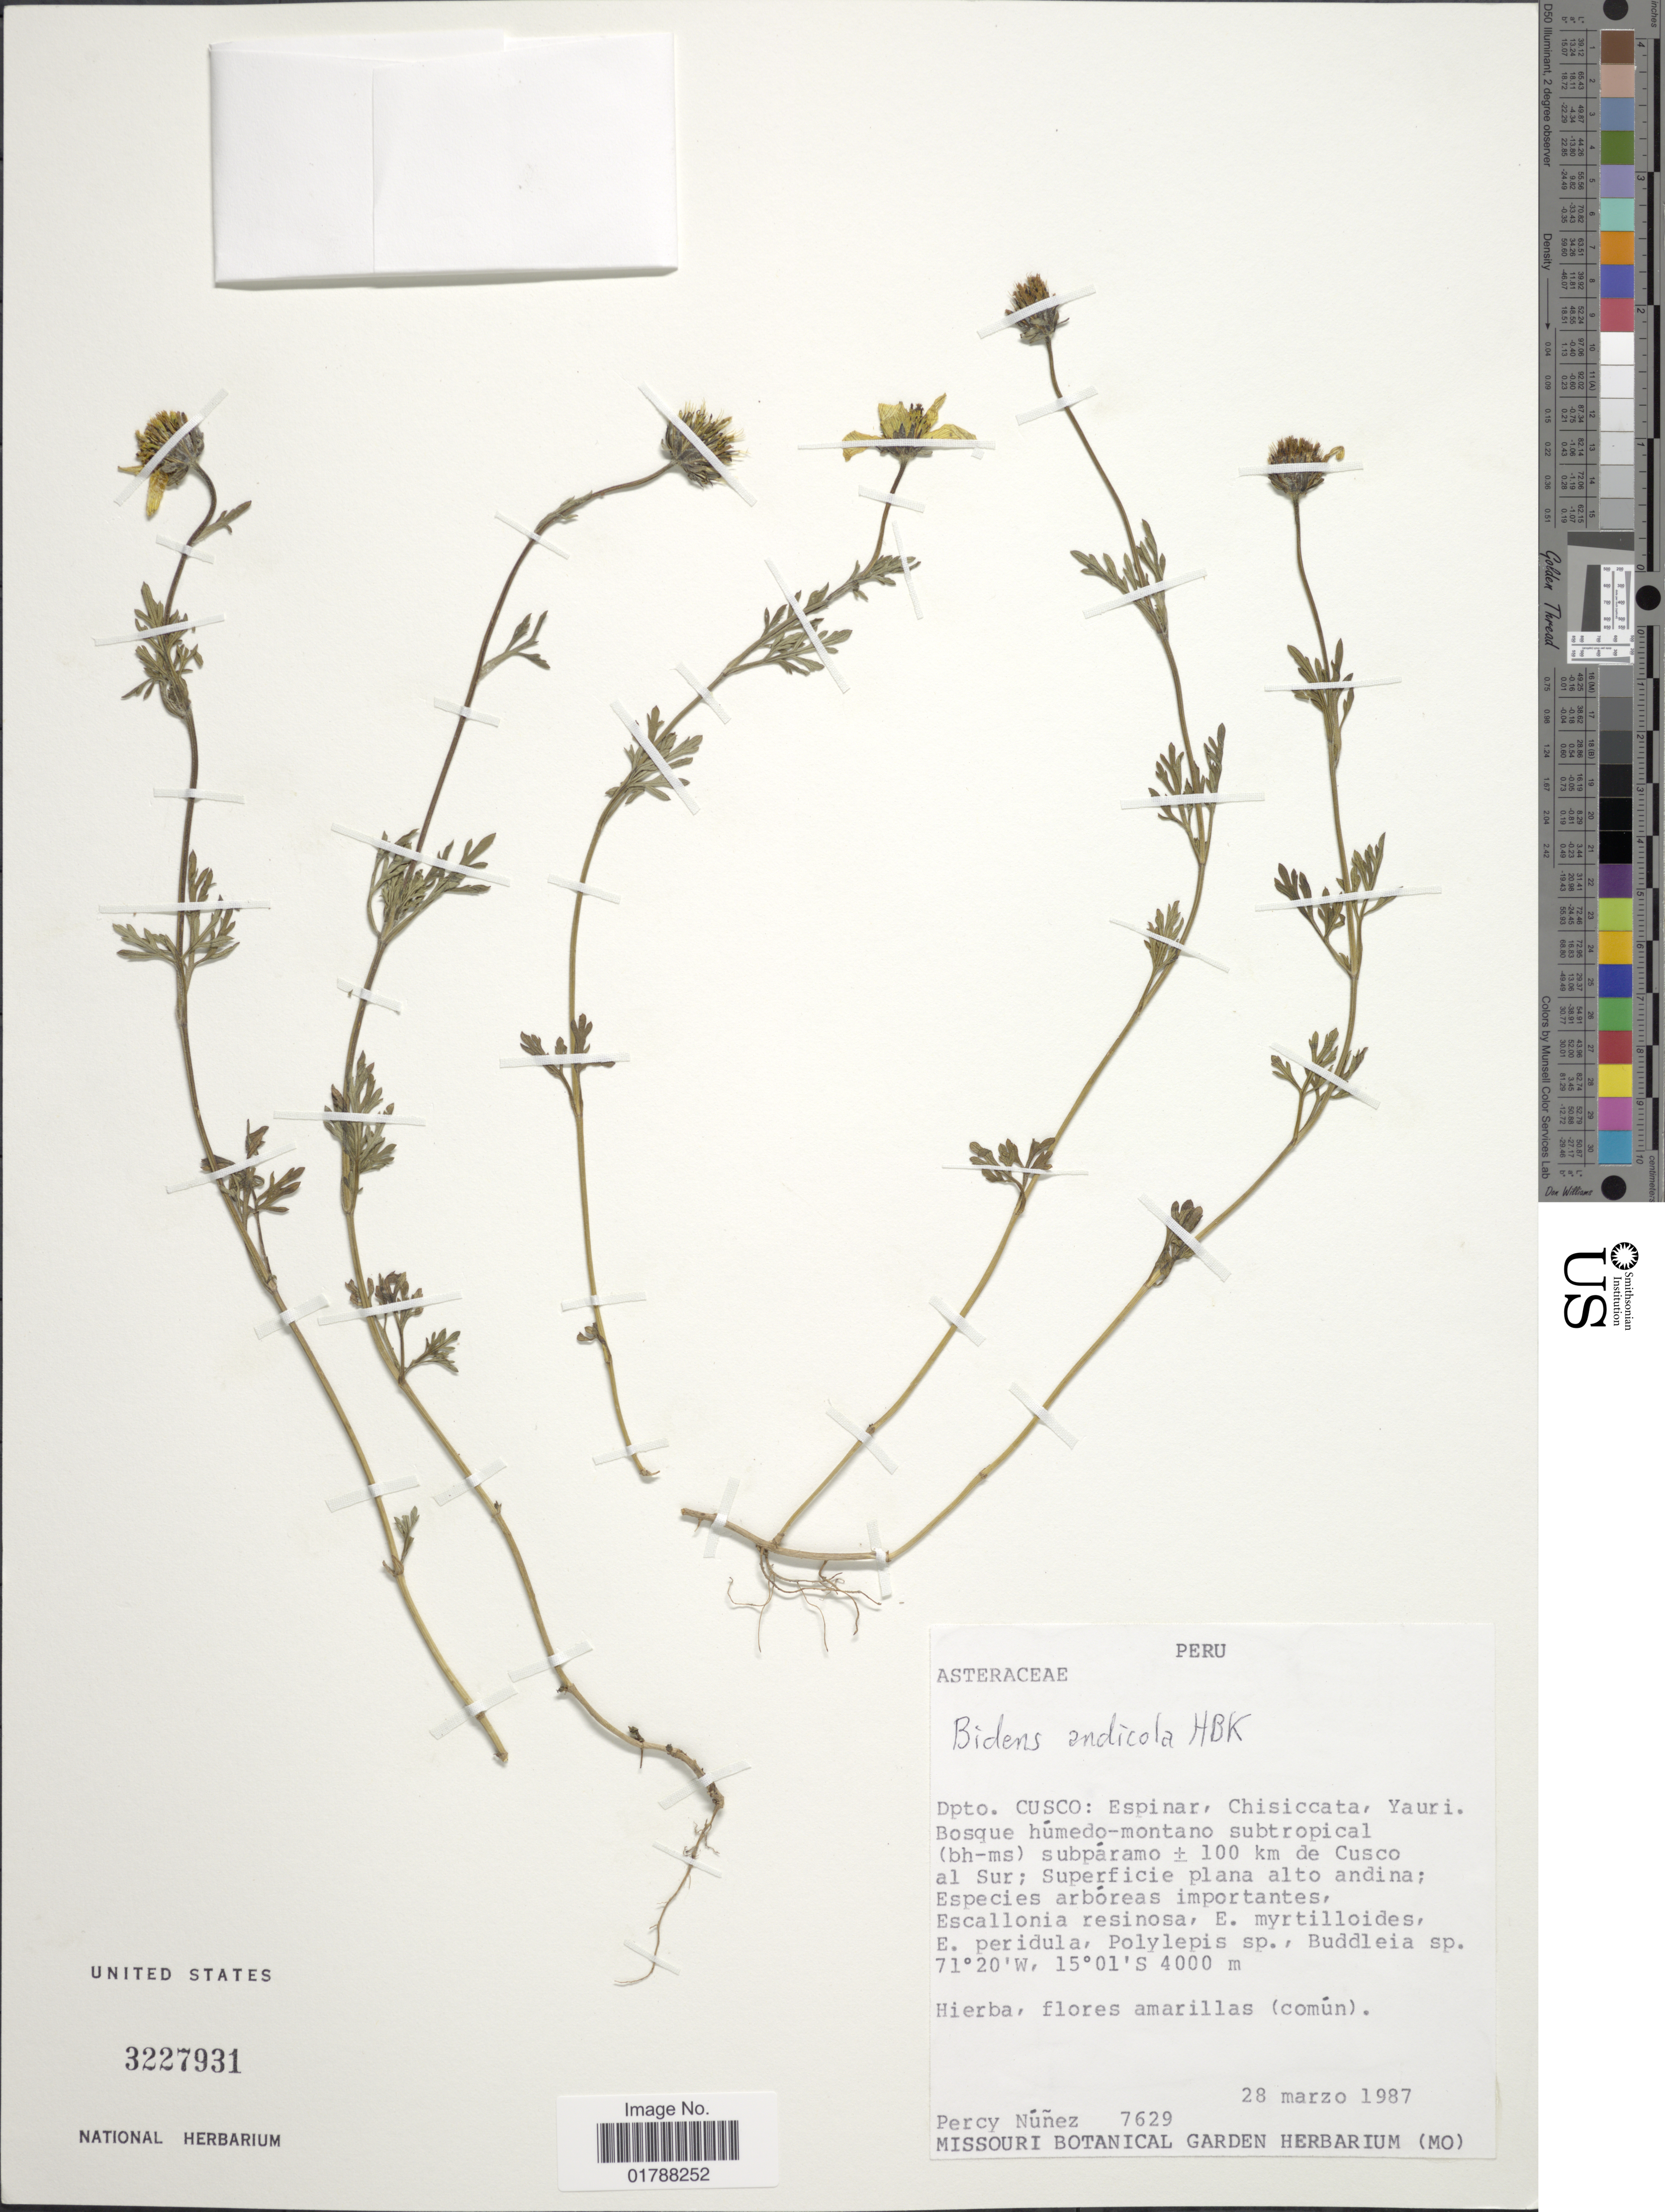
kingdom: Plantae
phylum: Tracheophyta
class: Magnoliopsida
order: Asterales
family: Asteraceae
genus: Bidens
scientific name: Bidens andicola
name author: Kunth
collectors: P. Nuñez V.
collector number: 7629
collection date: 1987-03-28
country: Peru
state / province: Cusco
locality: Espinar, Chisicata, Yauri. ± 100 km de Cusco al Sur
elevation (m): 4000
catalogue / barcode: US 3227931